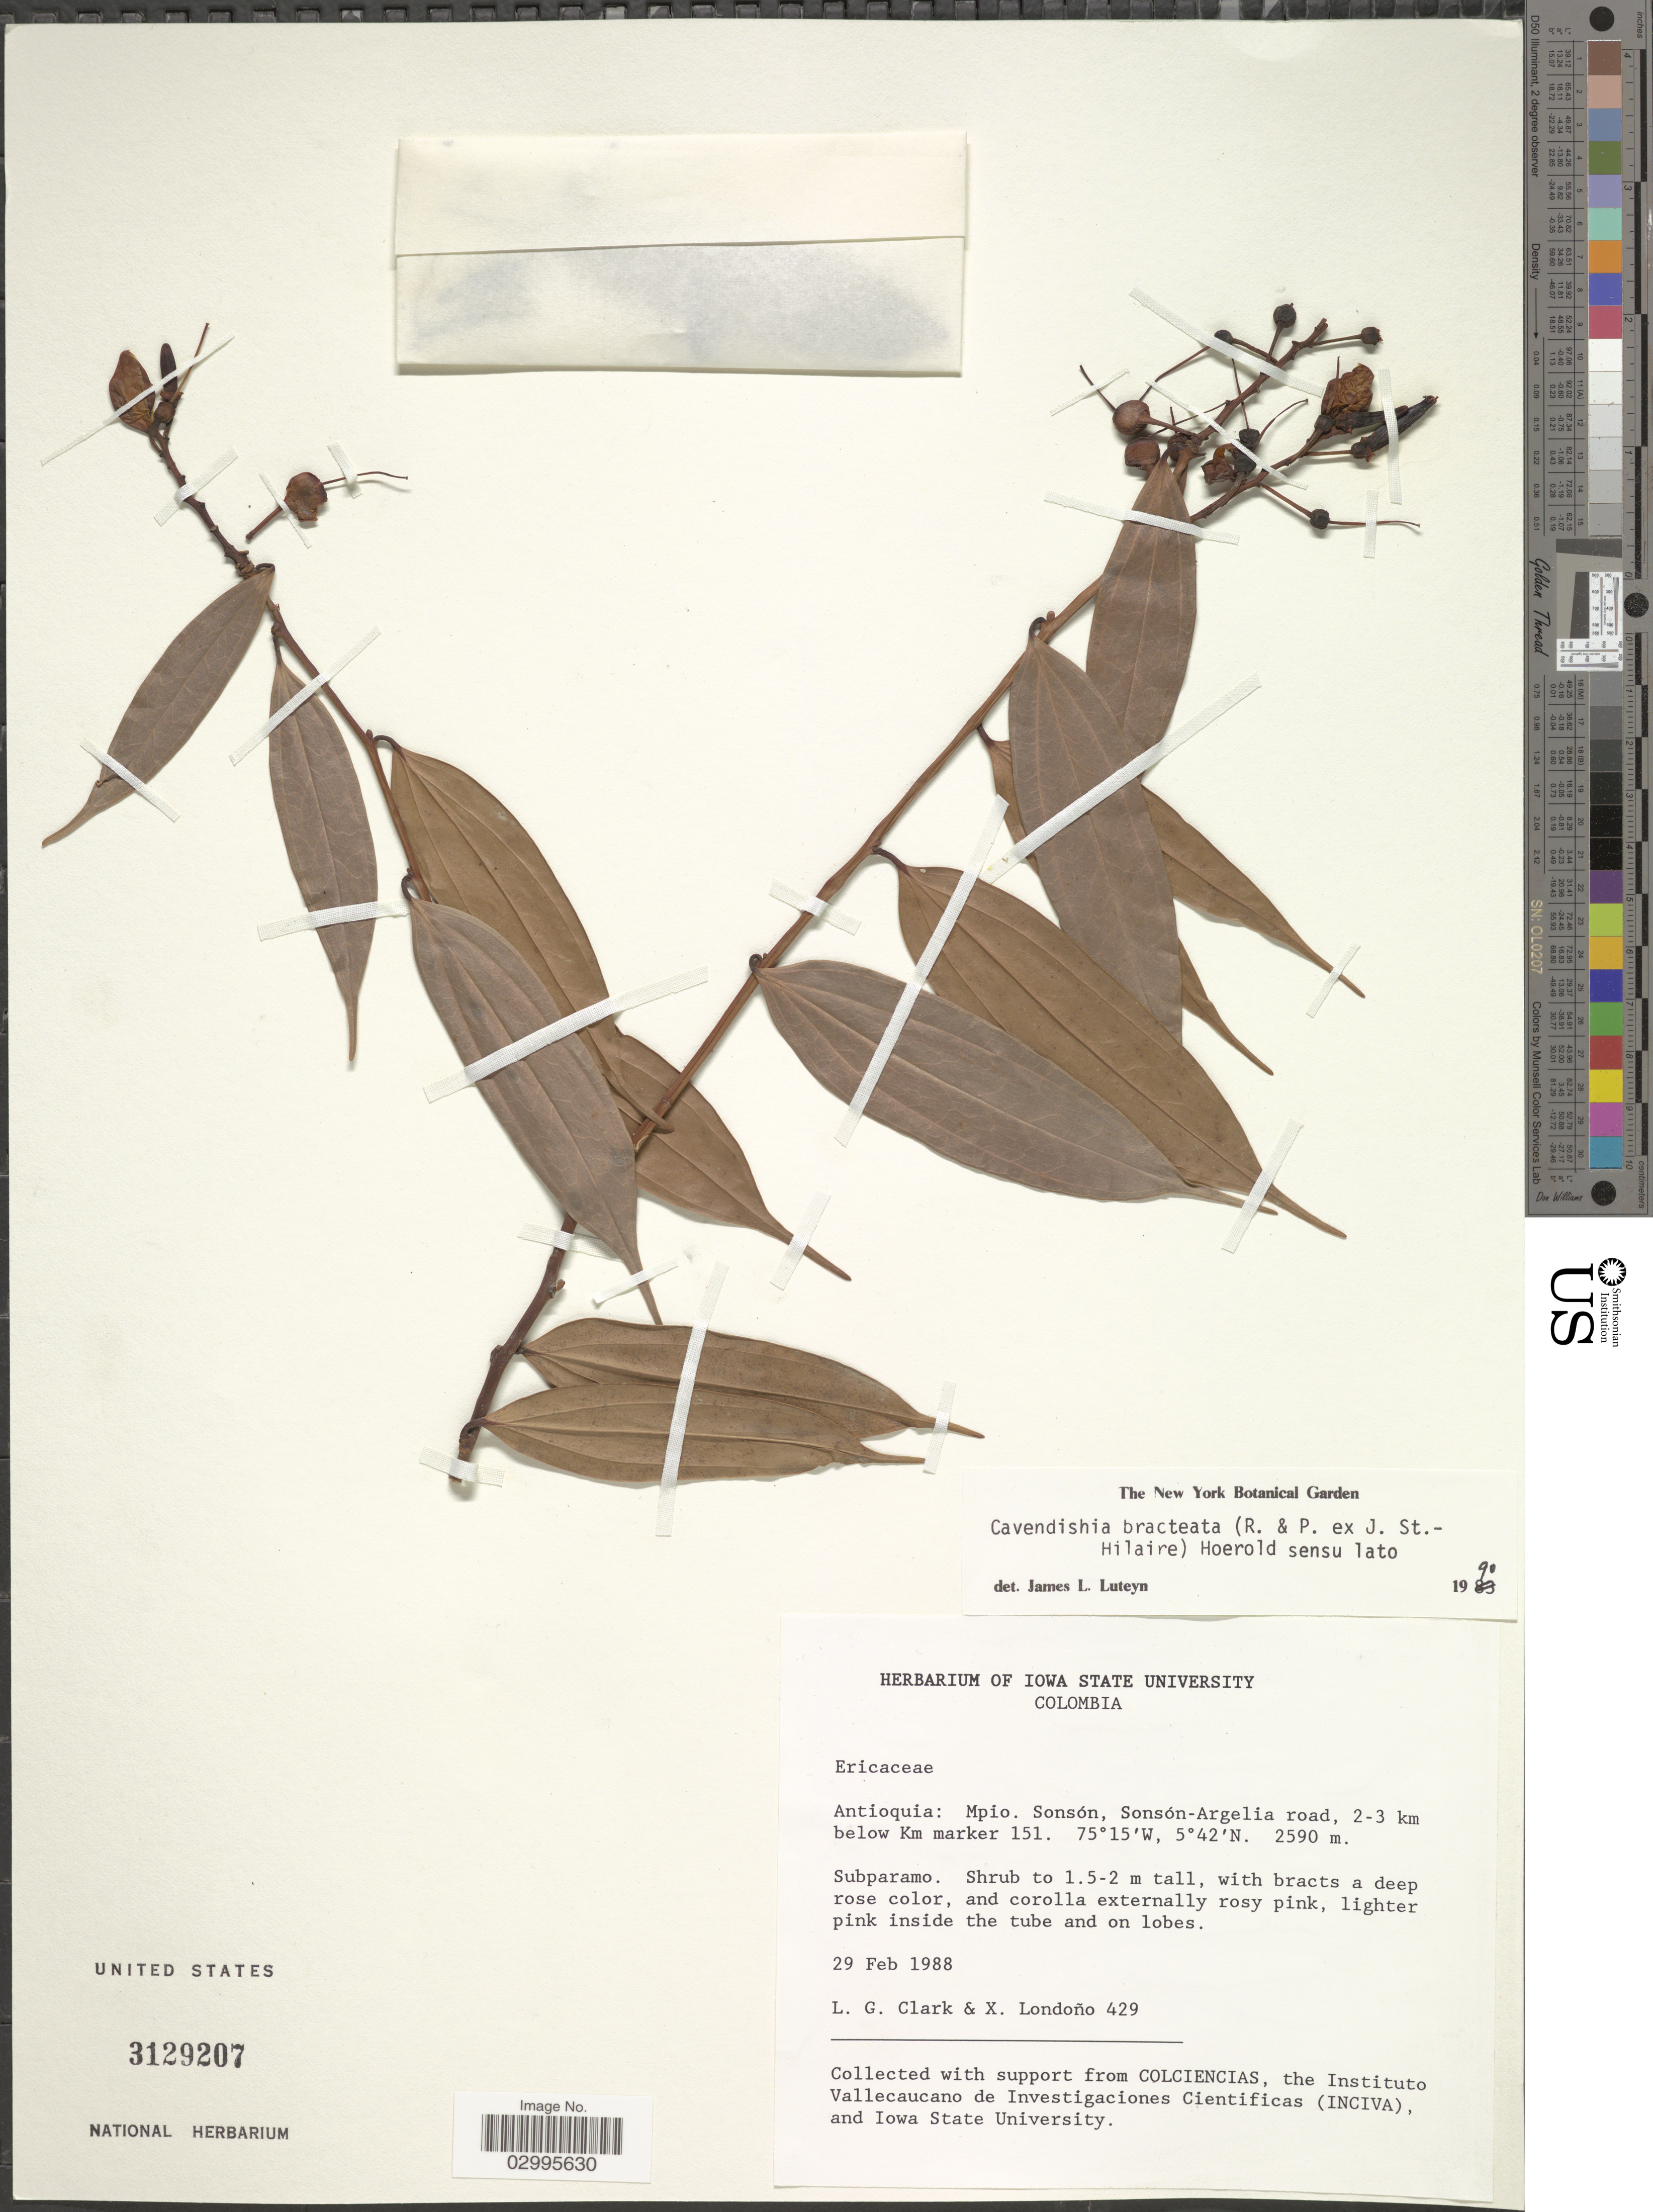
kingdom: Plantae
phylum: Tracheophyta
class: Magnoliopsida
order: Ericales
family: Ericaceae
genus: Cavendishia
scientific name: Cavendishia bracteata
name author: (Ruiz & Pav. ex J. St.-Hil.) Hoerold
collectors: L. G. Clark & X. Londoño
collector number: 429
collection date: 1988-02-29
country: Colombia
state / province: Antioquia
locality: Mpio. Sonsón, Sonsón-Argelia road, 2-3 km below Km marker 151.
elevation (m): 2590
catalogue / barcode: US 3129207